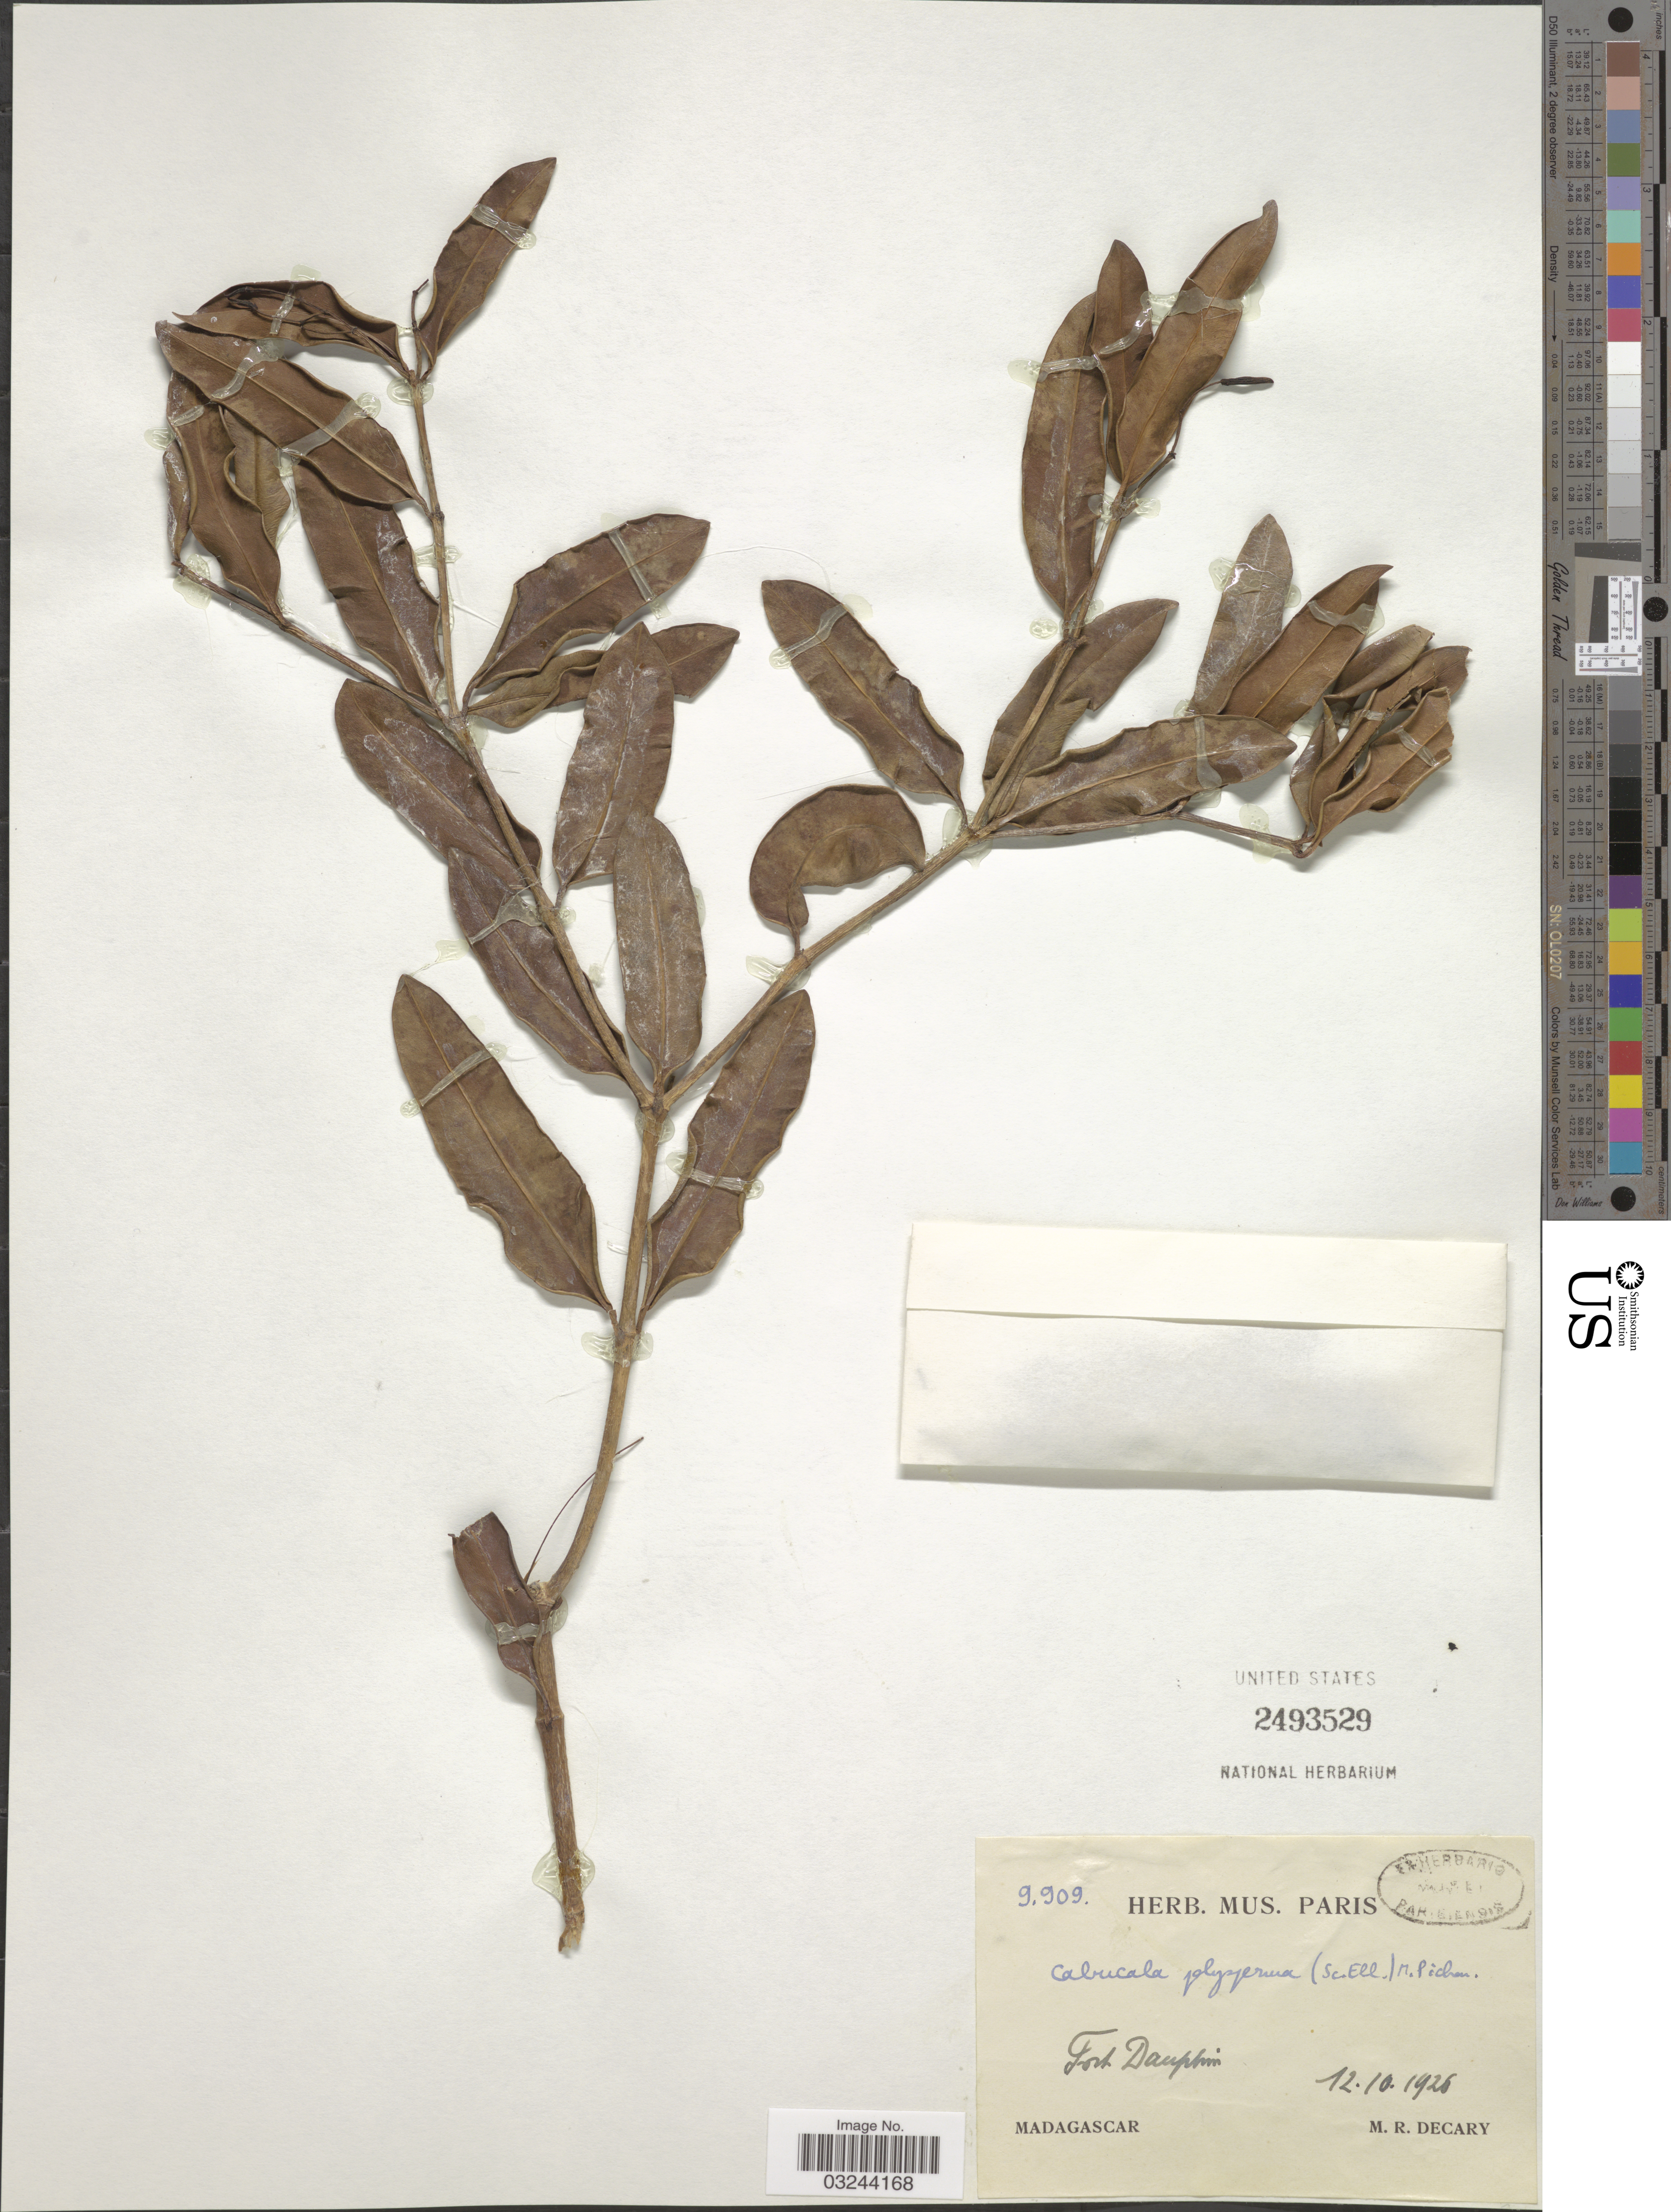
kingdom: Plantae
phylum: Tracheophyta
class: Magnoliopsida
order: Gentianales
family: Apocynaceae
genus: Cabucala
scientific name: Cabucala polysperma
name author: (Scott Elliot) Pichon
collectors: R. Decary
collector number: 9909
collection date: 1926-10-12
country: Madagascar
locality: Fort Dauphin.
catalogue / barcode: US 2493529